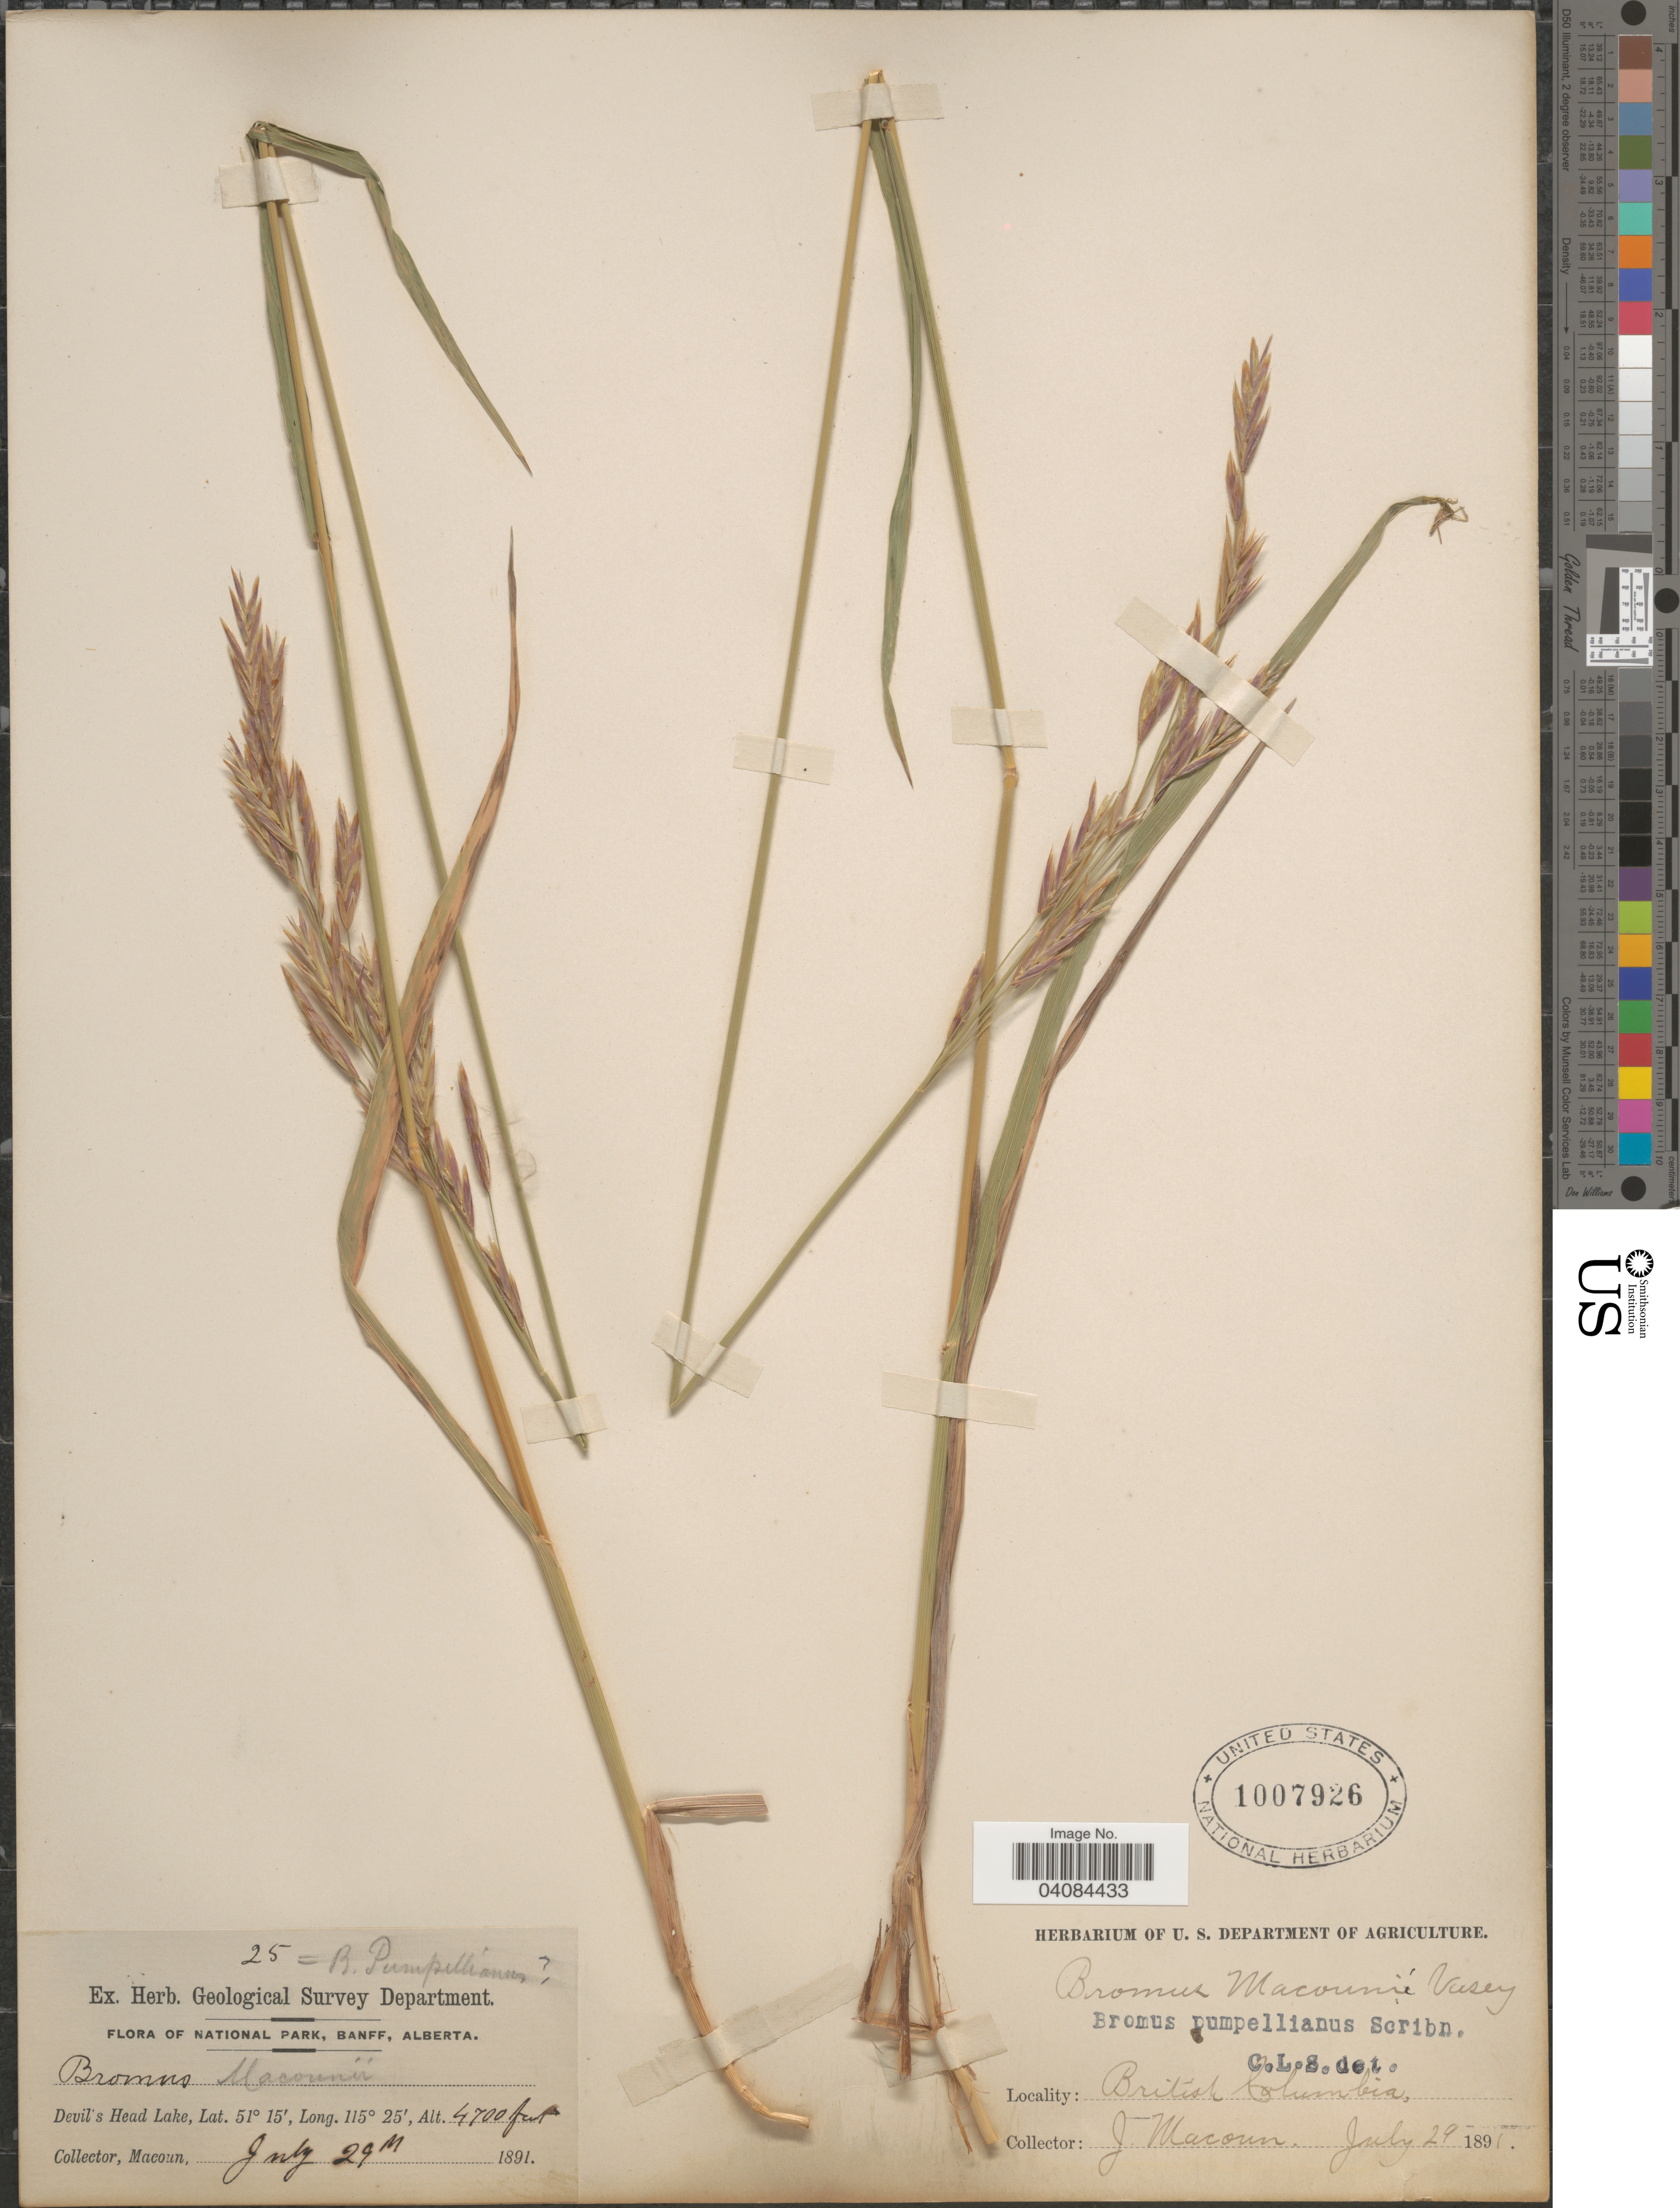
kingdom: Plantae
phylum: Tracheophyta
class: Liliopsida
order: Poales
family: Poaceae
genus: Bromus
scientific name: Bromus pumpellianus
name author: Scribn.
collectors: J. Macoun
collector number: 25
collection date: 1891-07-29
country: Canada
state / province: Alberta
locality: Herb. Geological Survey Department. National Park, Banff, Alberta. Devil's Head Lake. British Colombia.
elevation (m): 1433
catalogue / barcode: US 1007926